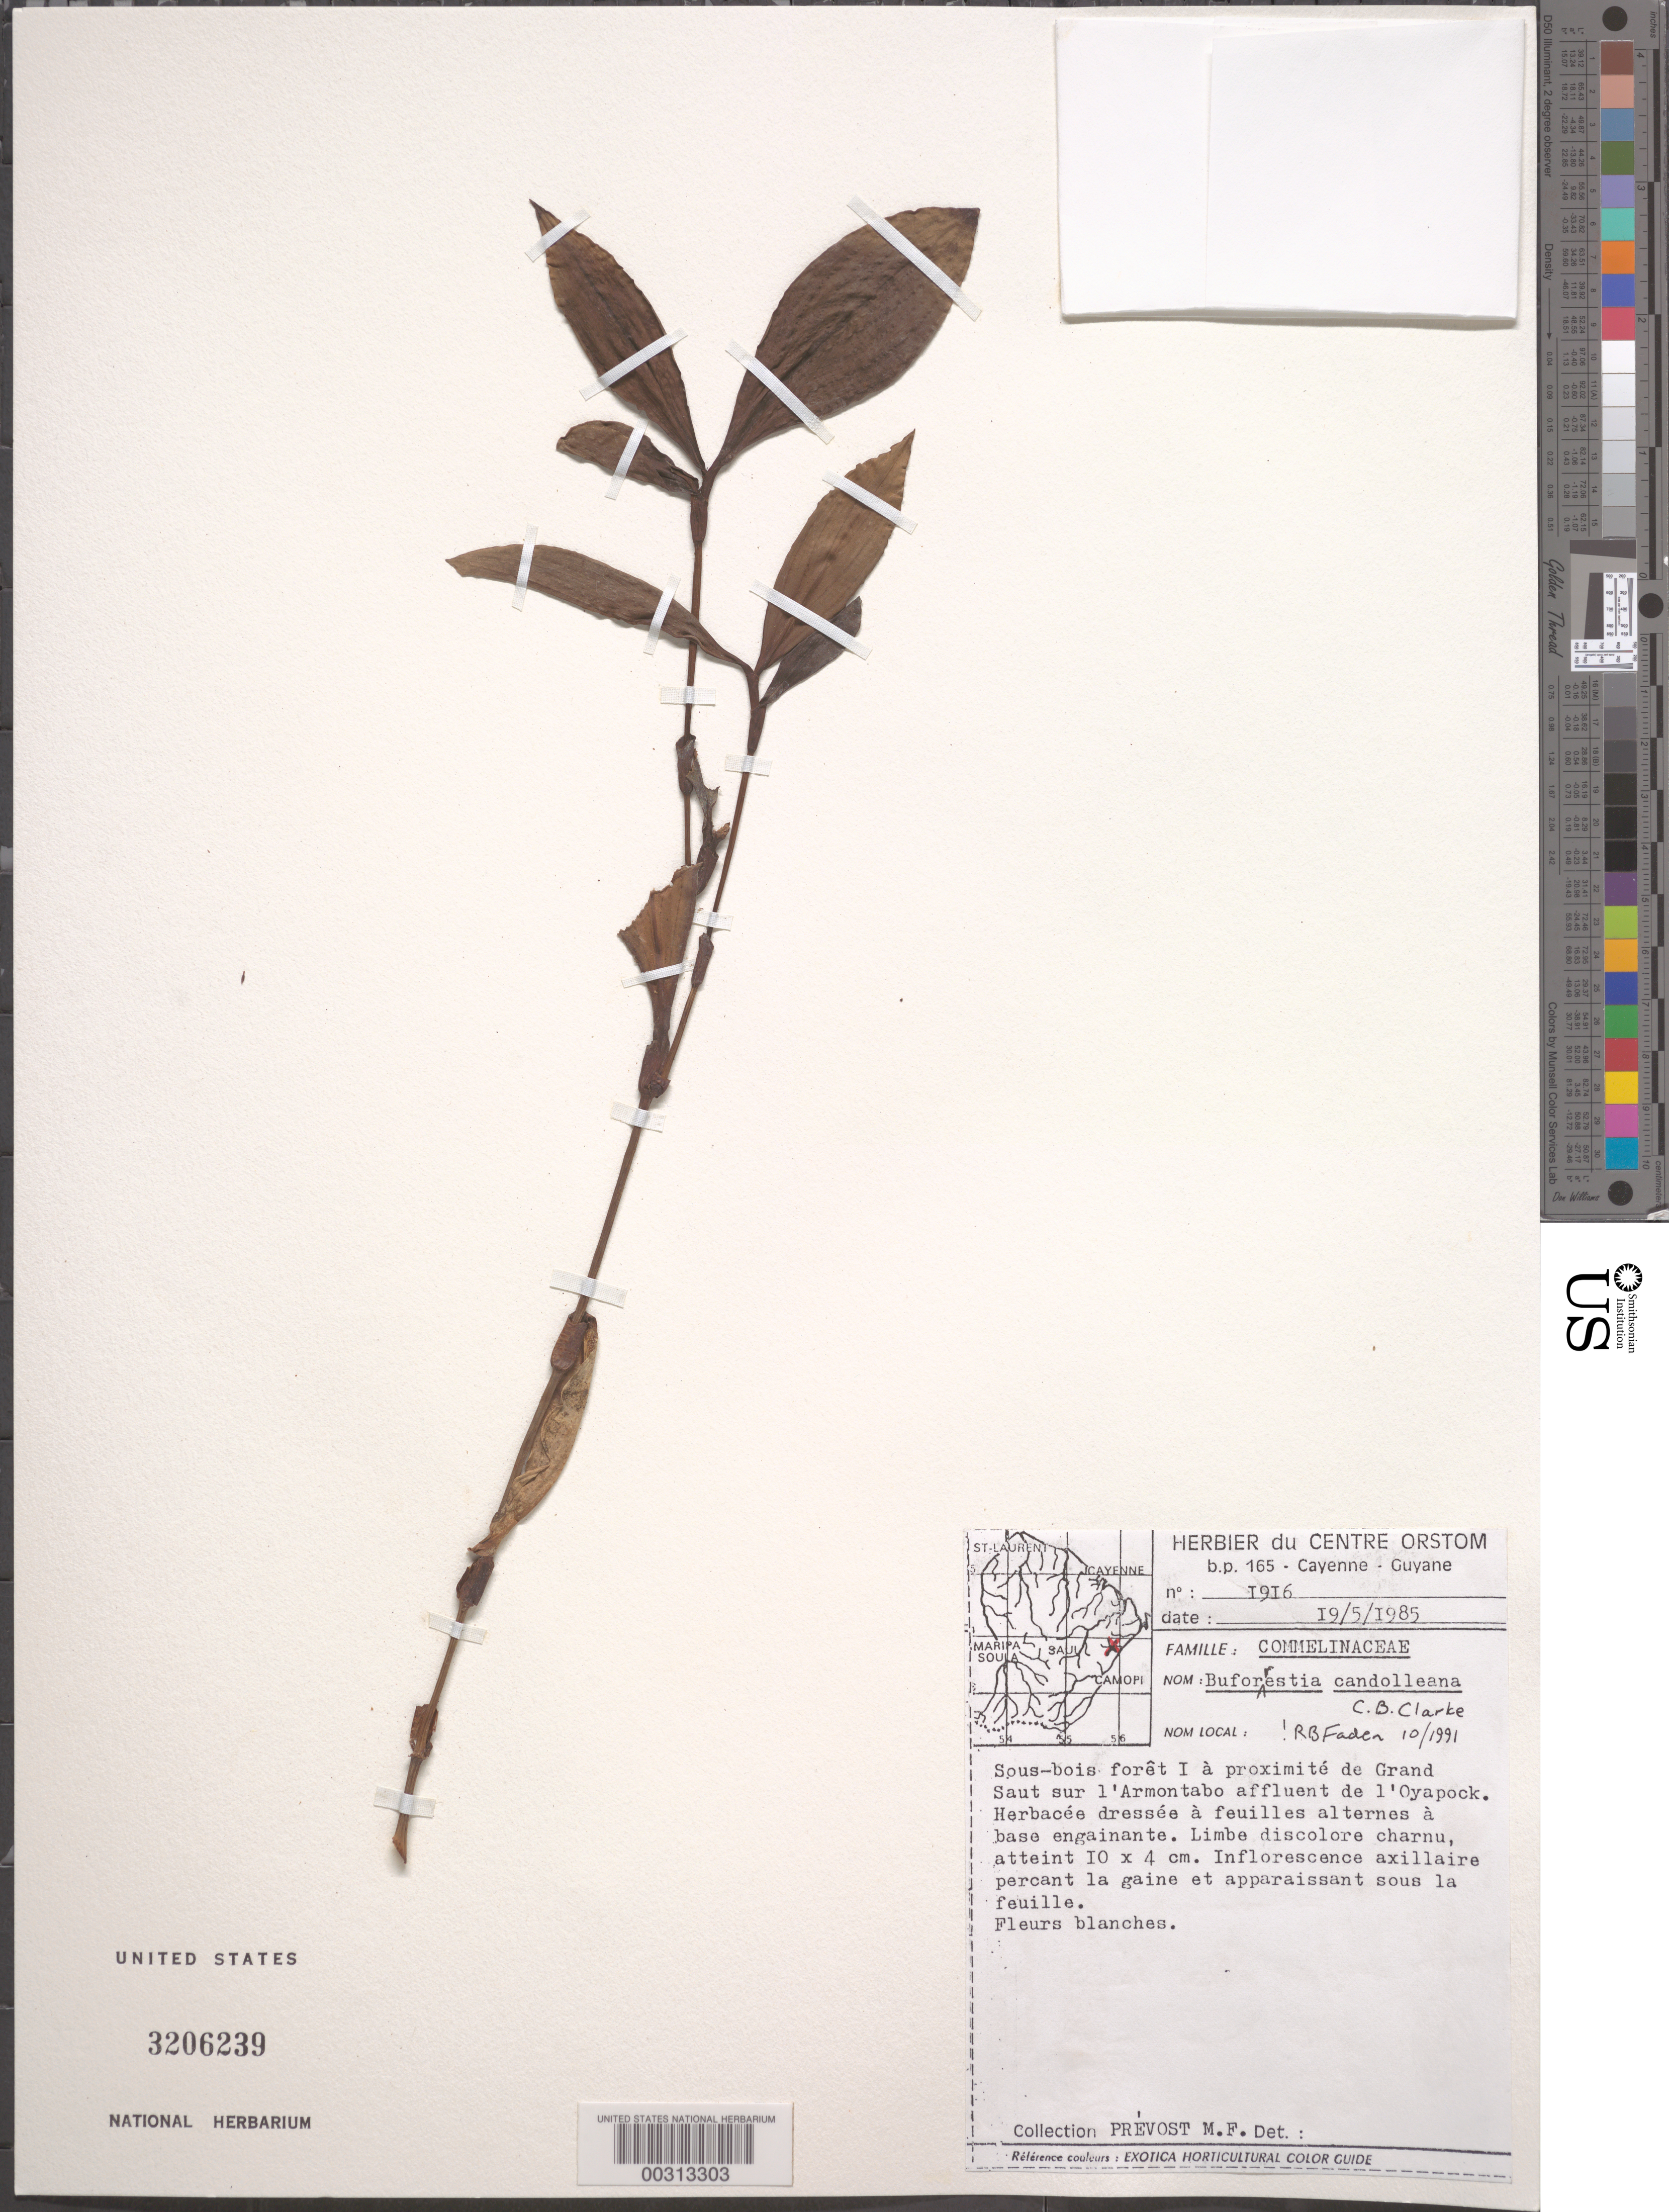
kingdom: Plantae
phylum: Tracheophyta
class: Liliopsida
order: Commelinales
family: Commelinaceae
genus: Buforrestia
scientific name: Buforrestia candolleana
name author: C.B. Clarke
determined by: Faden, Robert B., (US), Smithsonian Institution - National Museum of Natural History (UNITED STATES)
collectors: M.-F. Prévost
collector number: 1916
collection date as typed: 19 May 1985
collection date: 1985-05-19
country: French Guiana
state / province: Cayenne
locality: Sous-bois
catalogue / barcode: US 3206239